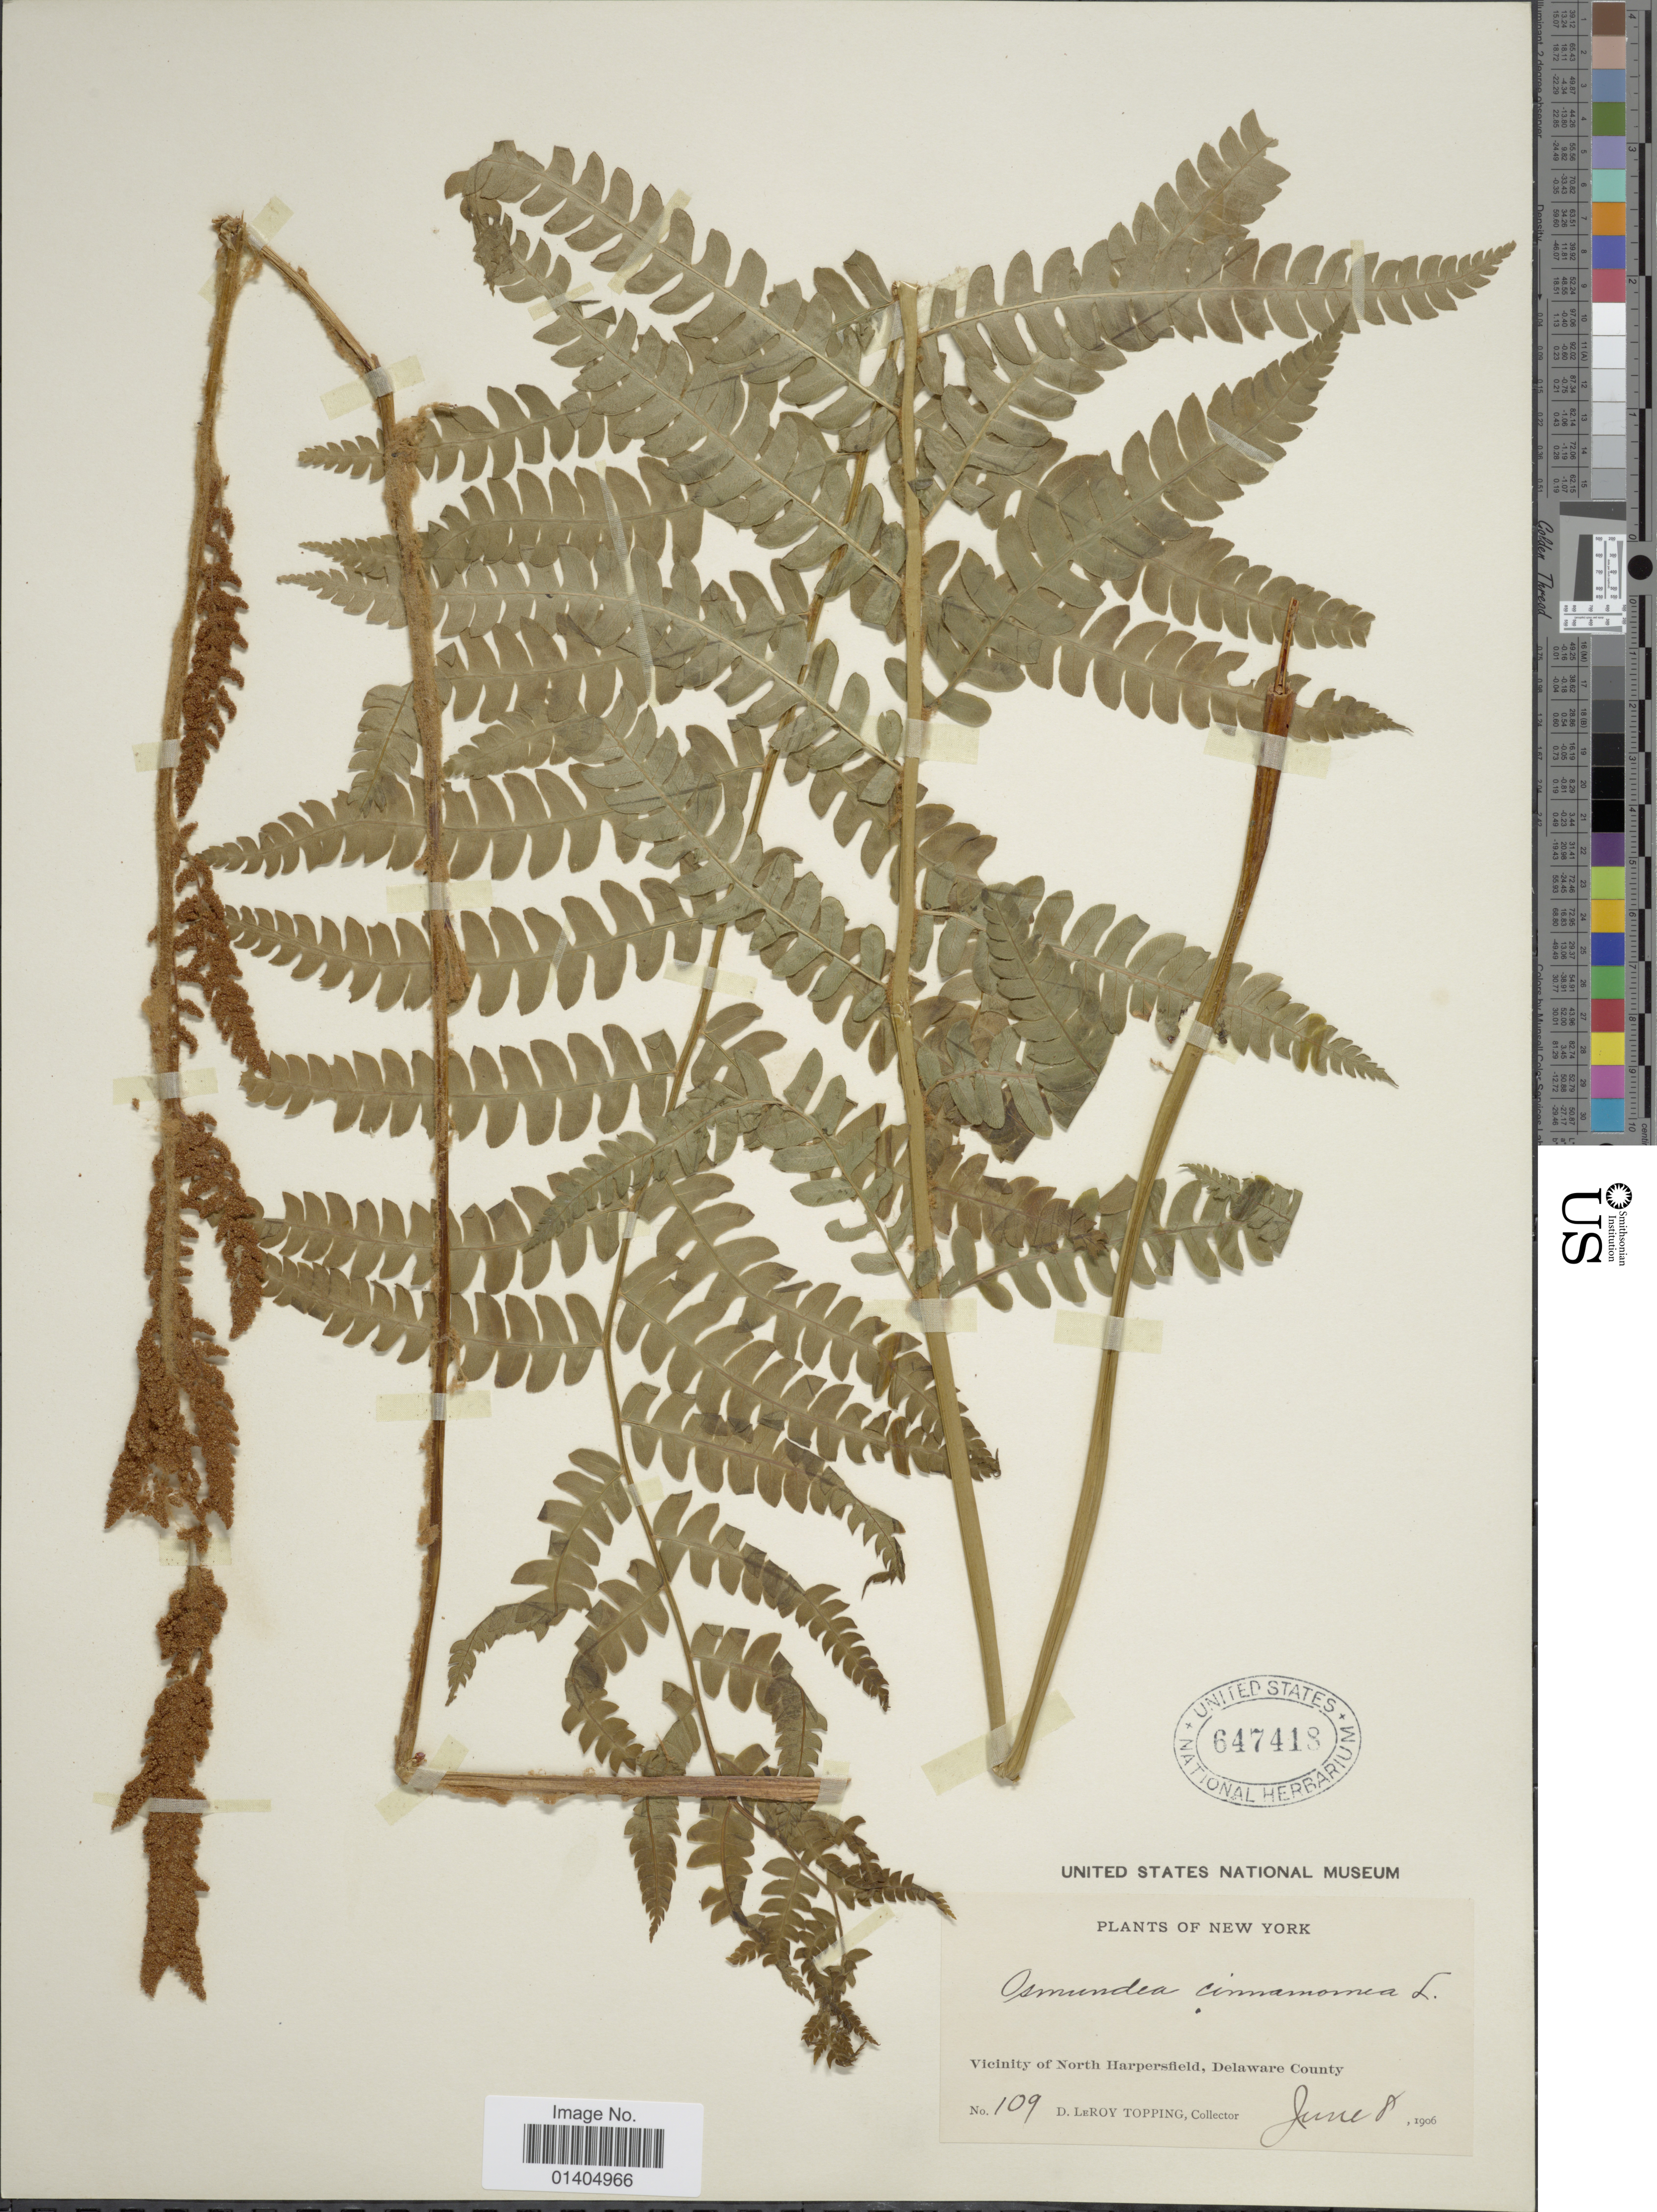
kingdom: Plantae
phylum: Tracheophyta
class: Polypodiopsida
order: Osmundales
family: Osmundaceae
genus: Osmundastrum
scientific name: Osmundastrum cinnamomeum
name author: (L.) C. Presl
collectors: D. L. Topping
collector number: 109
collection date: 1906-06-08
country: United States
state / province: New York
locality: Vicinity of North Harpersfield, Delaware County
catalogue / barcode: US 647418